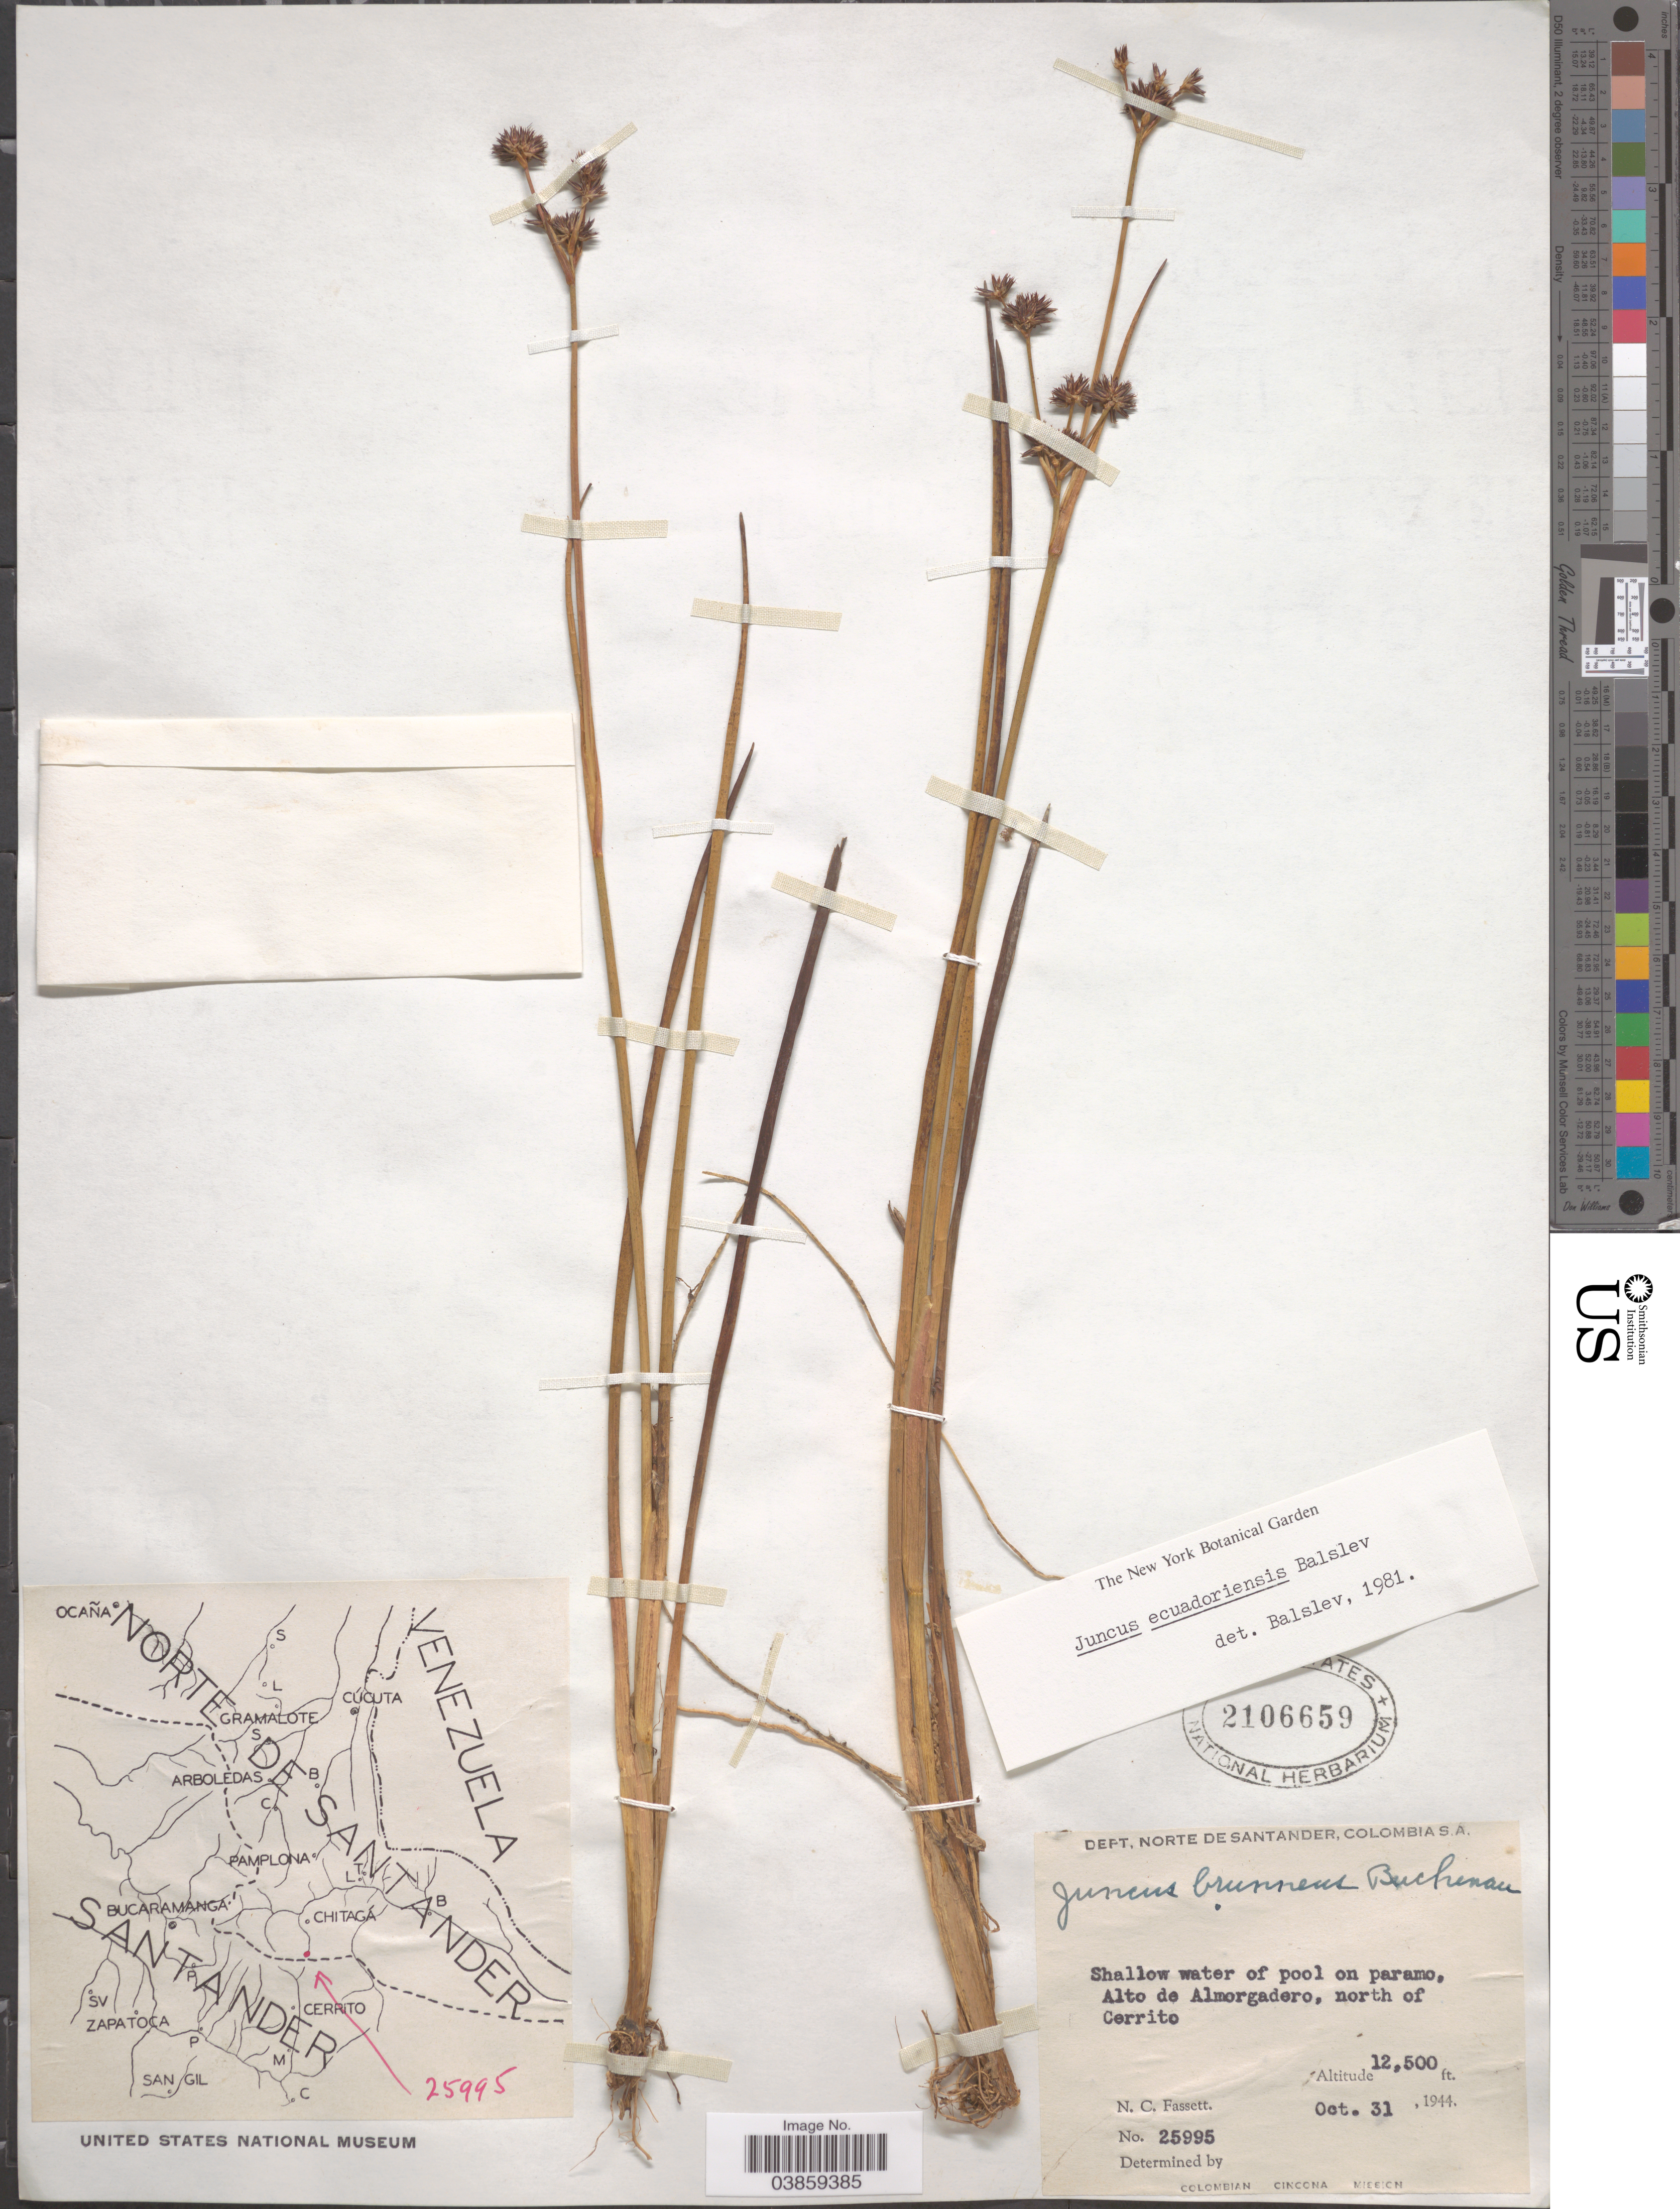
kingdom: Plantae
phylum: Tracheophyta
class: Liliopsida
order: Poales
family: Juncaceae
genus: Juncus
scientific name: Juncus ecuadoriensis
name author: Balslev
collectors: N. C. Fassett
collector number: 25995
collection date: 1944-10-31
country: Colombia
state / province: Norte de Santander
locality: Dep. Norte de Santander. Shallow water of pool on paramo, Alto de Almorgadero, north of Cerrito.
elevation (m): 3810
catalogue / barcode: US 2106659